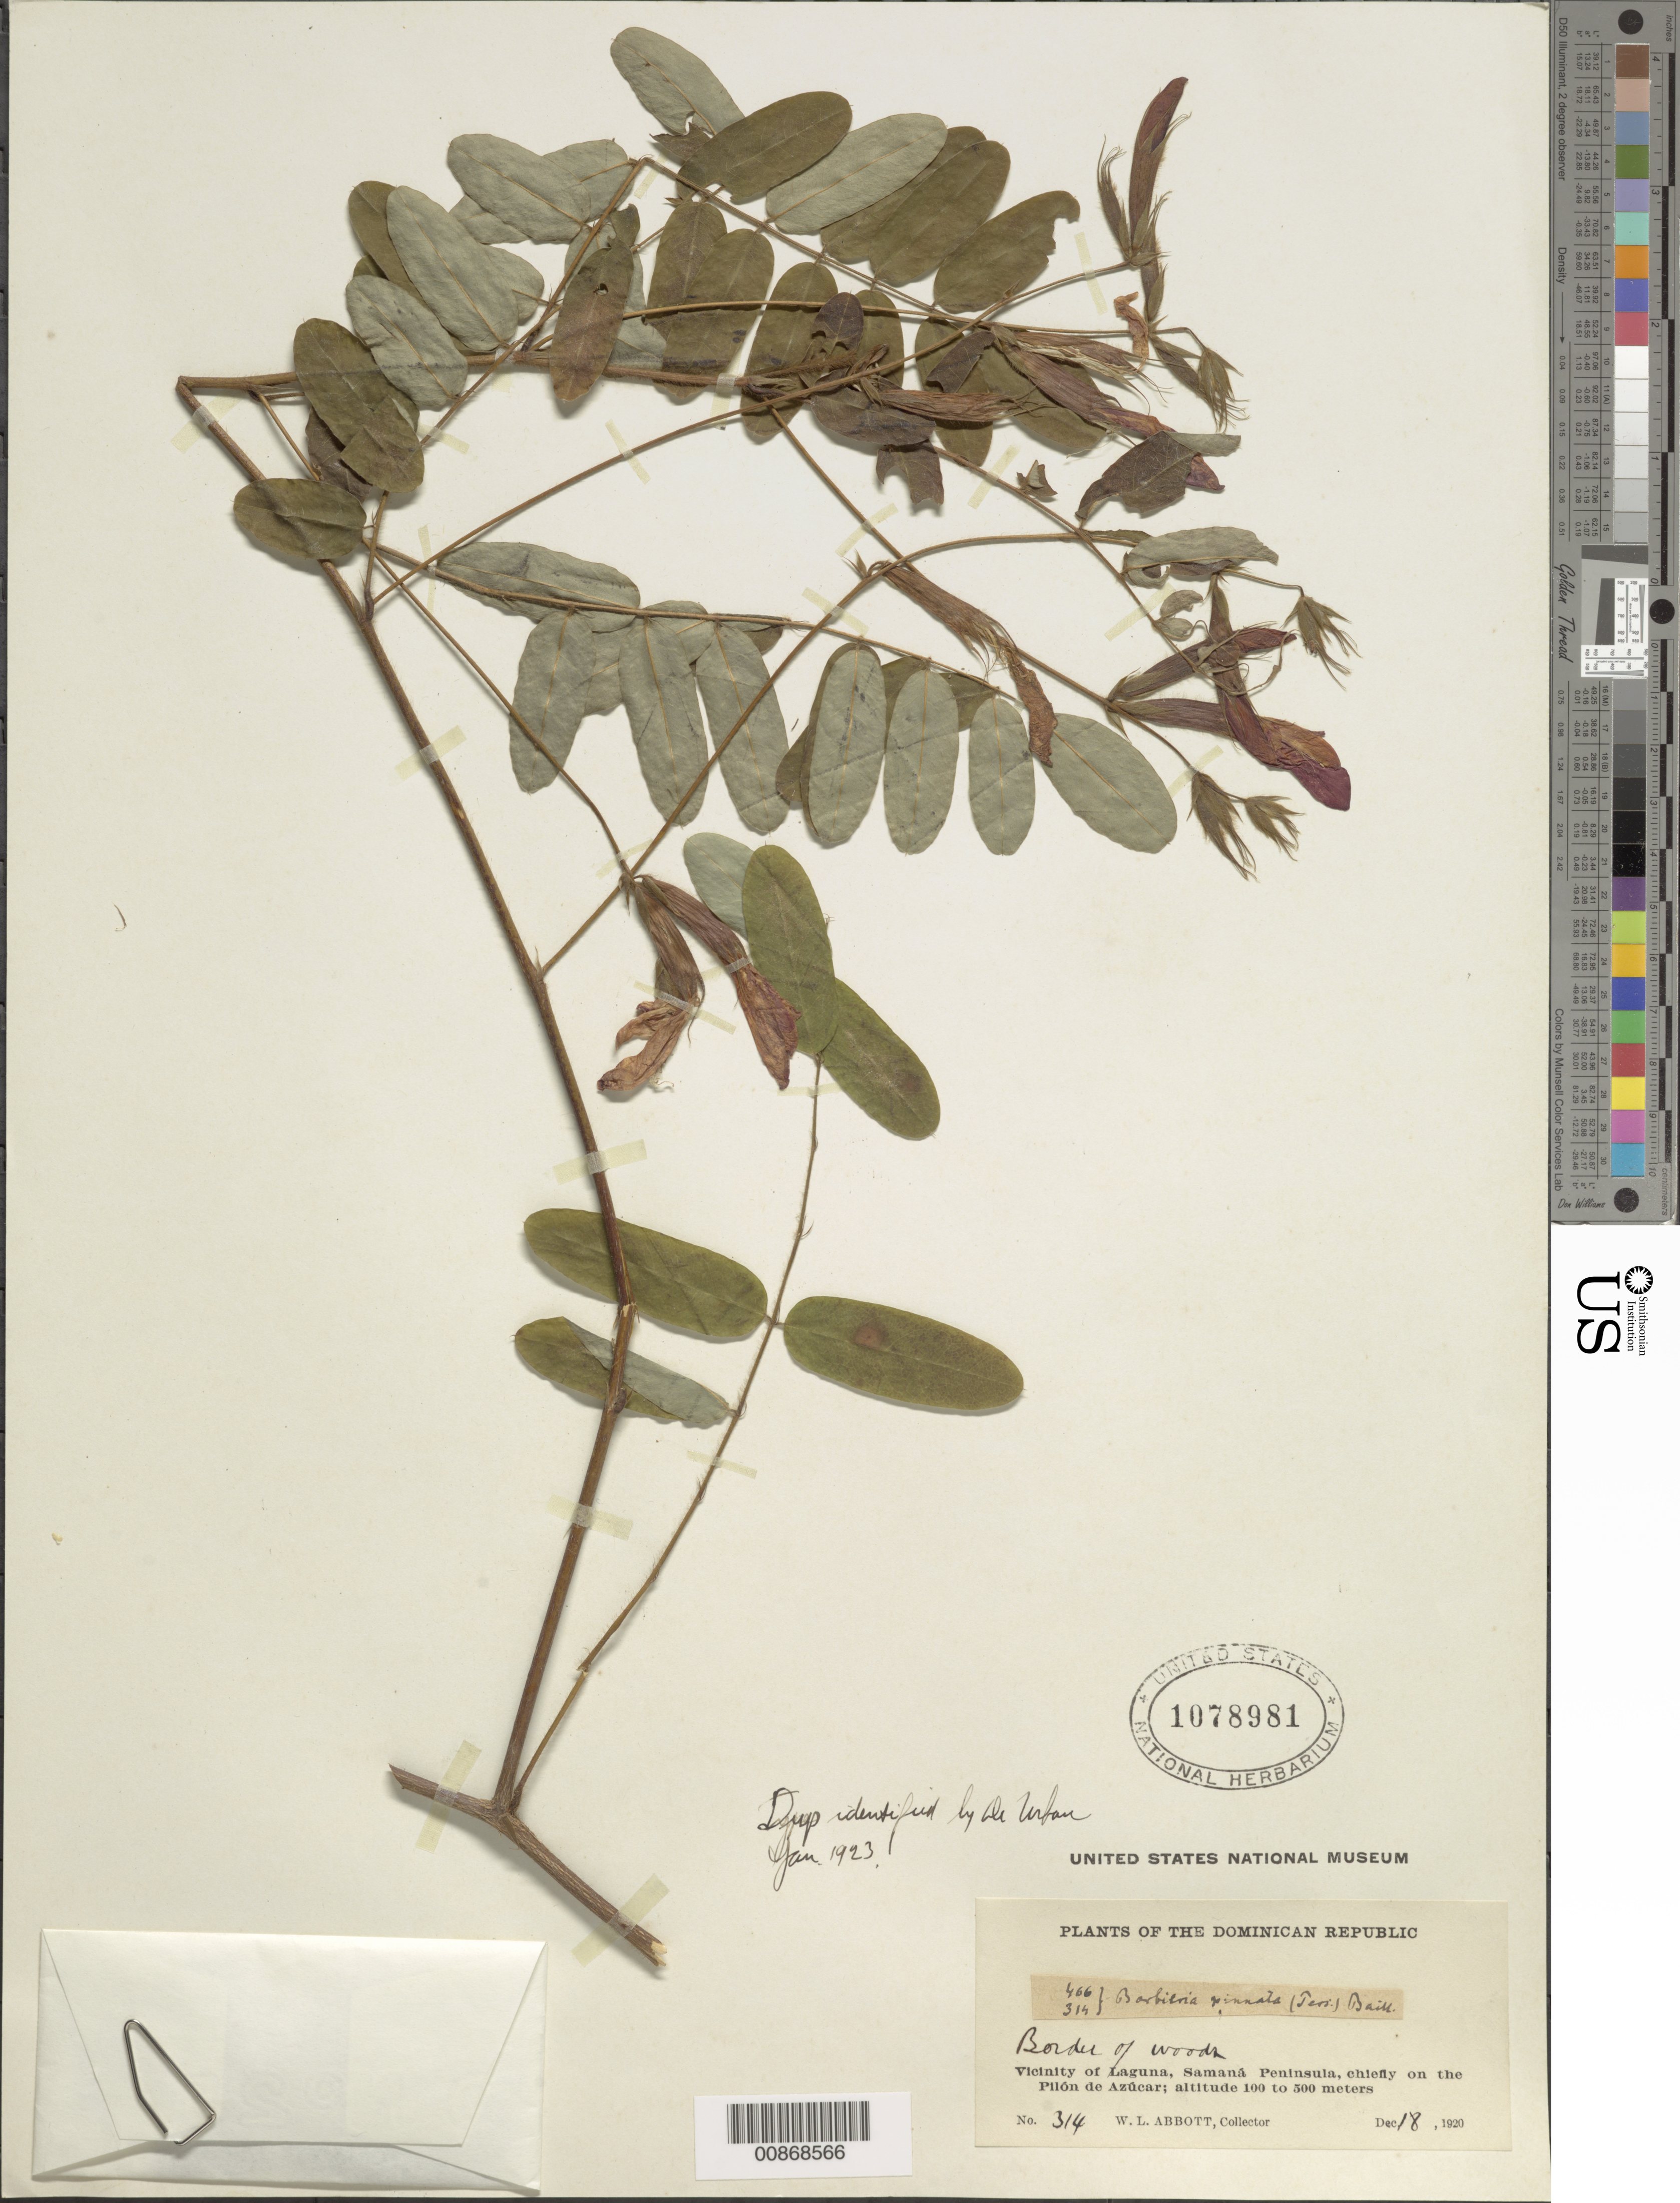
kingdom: Plantae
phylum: Tracheophyta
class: Magnoliopsida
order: Fabales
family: Fabaceae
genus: Barbieria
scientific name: Barbieria pinnata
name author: (Pers.) Baill.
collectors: W. L. Abbott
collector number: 314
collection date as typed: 18 Dec 1920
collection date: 1920-12-18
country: Dominican Republic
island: Hispaniola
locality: Vicinity of Laguna, Samaná Peninsula, chiefly on the Pilón de Azúcar.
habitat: Border of woods.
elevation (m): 100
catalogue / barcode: US 1079981